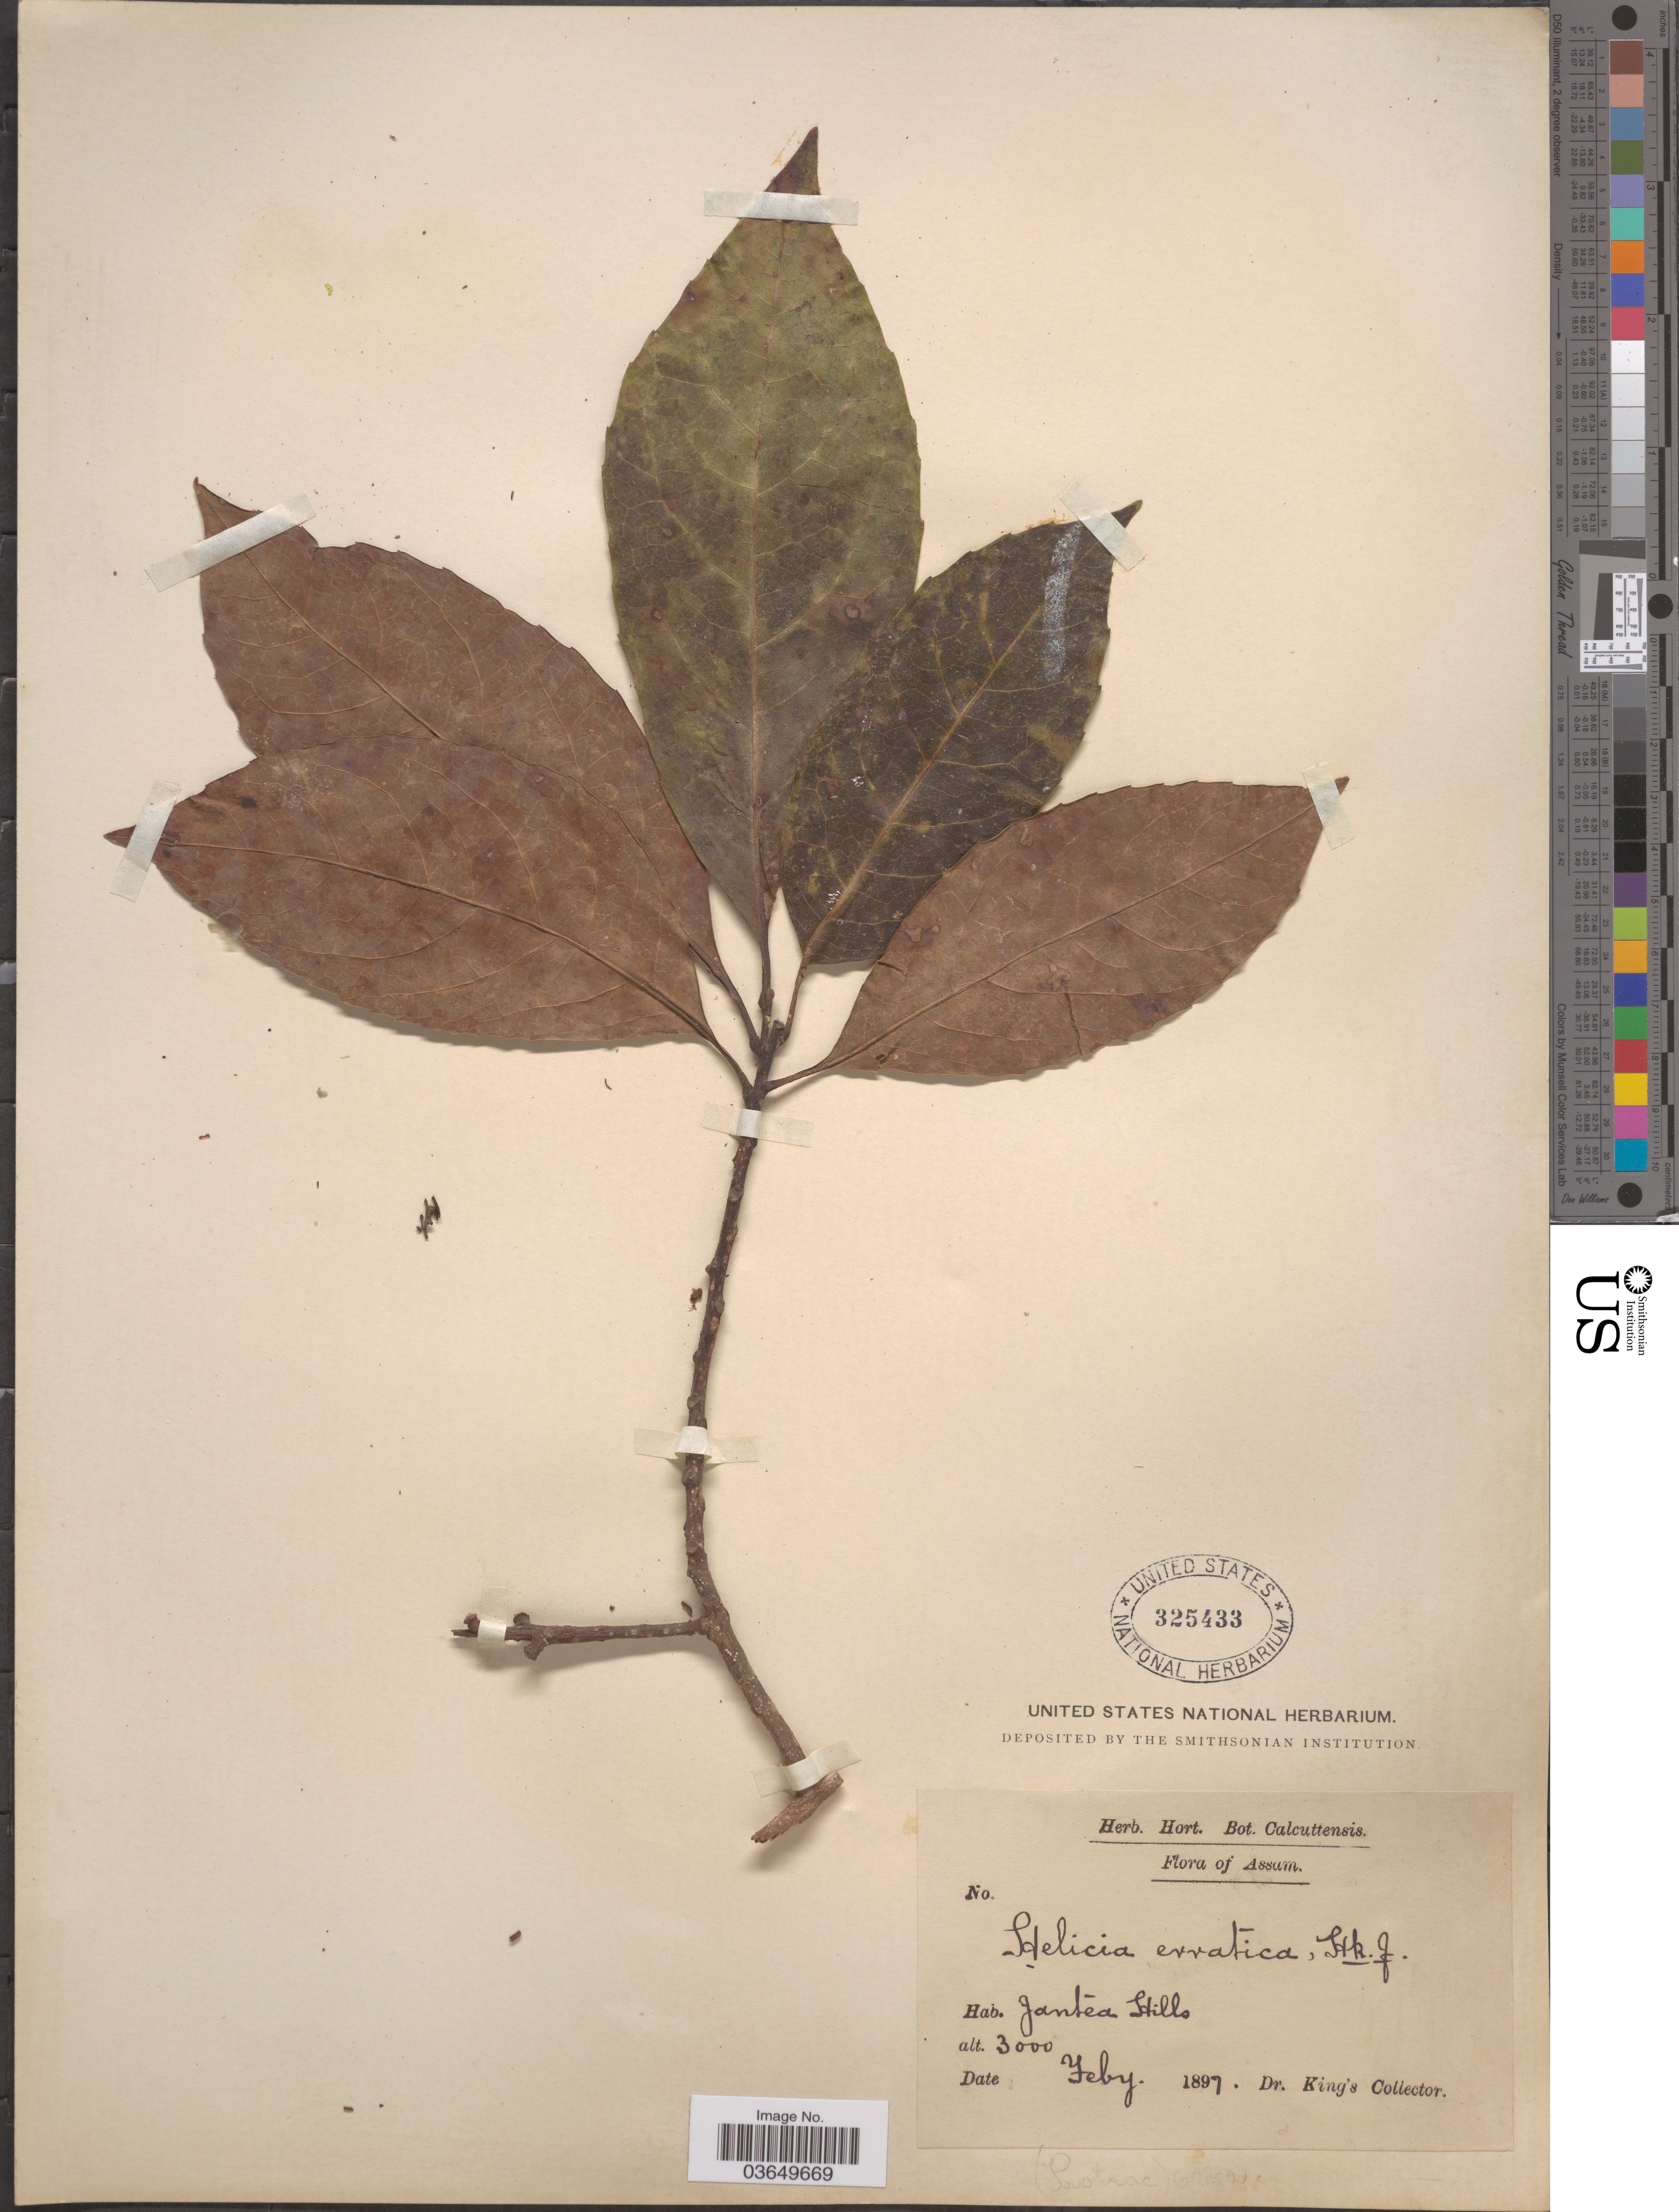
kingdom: Plantae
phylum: Tracheophyta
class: Magnoliopsida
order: Proteales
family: Proteaceae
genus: Helicia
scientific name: Helicia erratica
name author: Hook. f.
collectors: Dr. King's collector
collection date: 1897-02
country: India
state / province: Assam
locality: Jantea Hills.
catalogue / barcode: US 325433